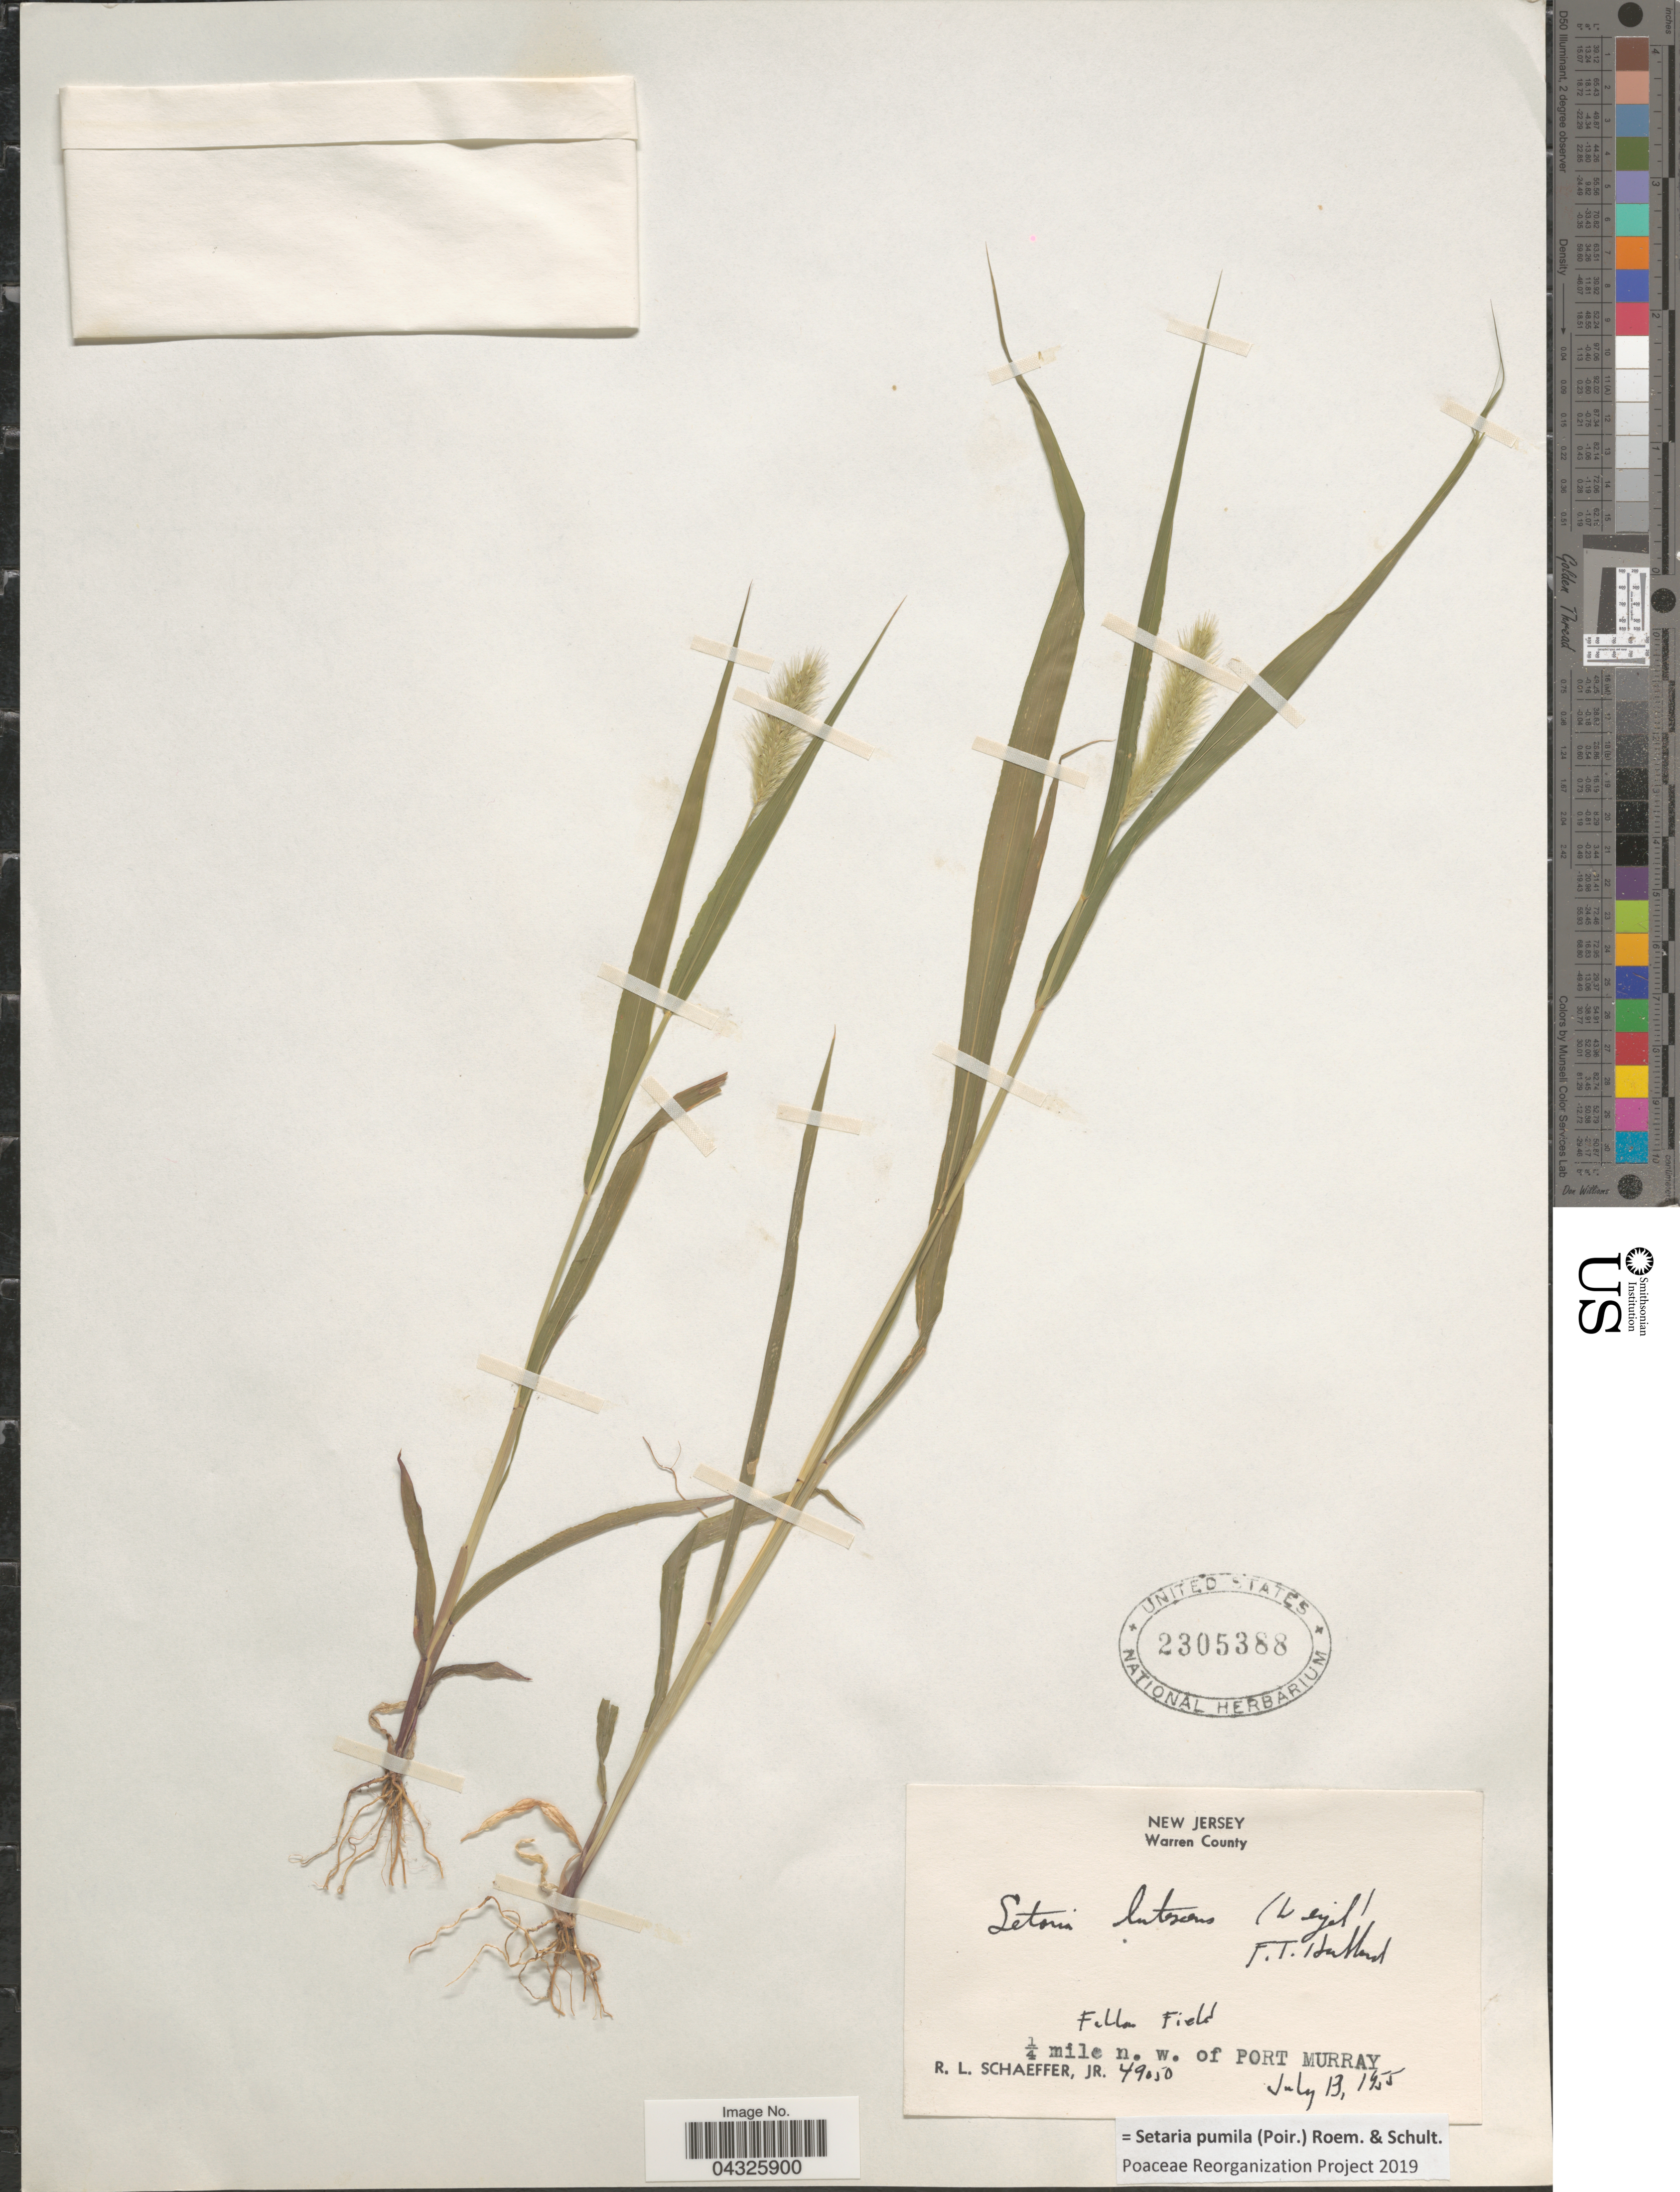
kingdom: Plantae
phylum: Tracheophyta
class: Liliopsida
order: Poales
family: Poaceae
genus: Setaria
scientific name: Setaria pumila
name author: (Poir.) Roem. & Schult.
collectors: R. L. Schaeffer Jr.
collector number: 49050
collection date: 1955-07-13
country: United States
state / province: New Jersey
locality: Warren County. ¼ mile n. w. of Port Murray.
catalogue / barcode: US 2305388